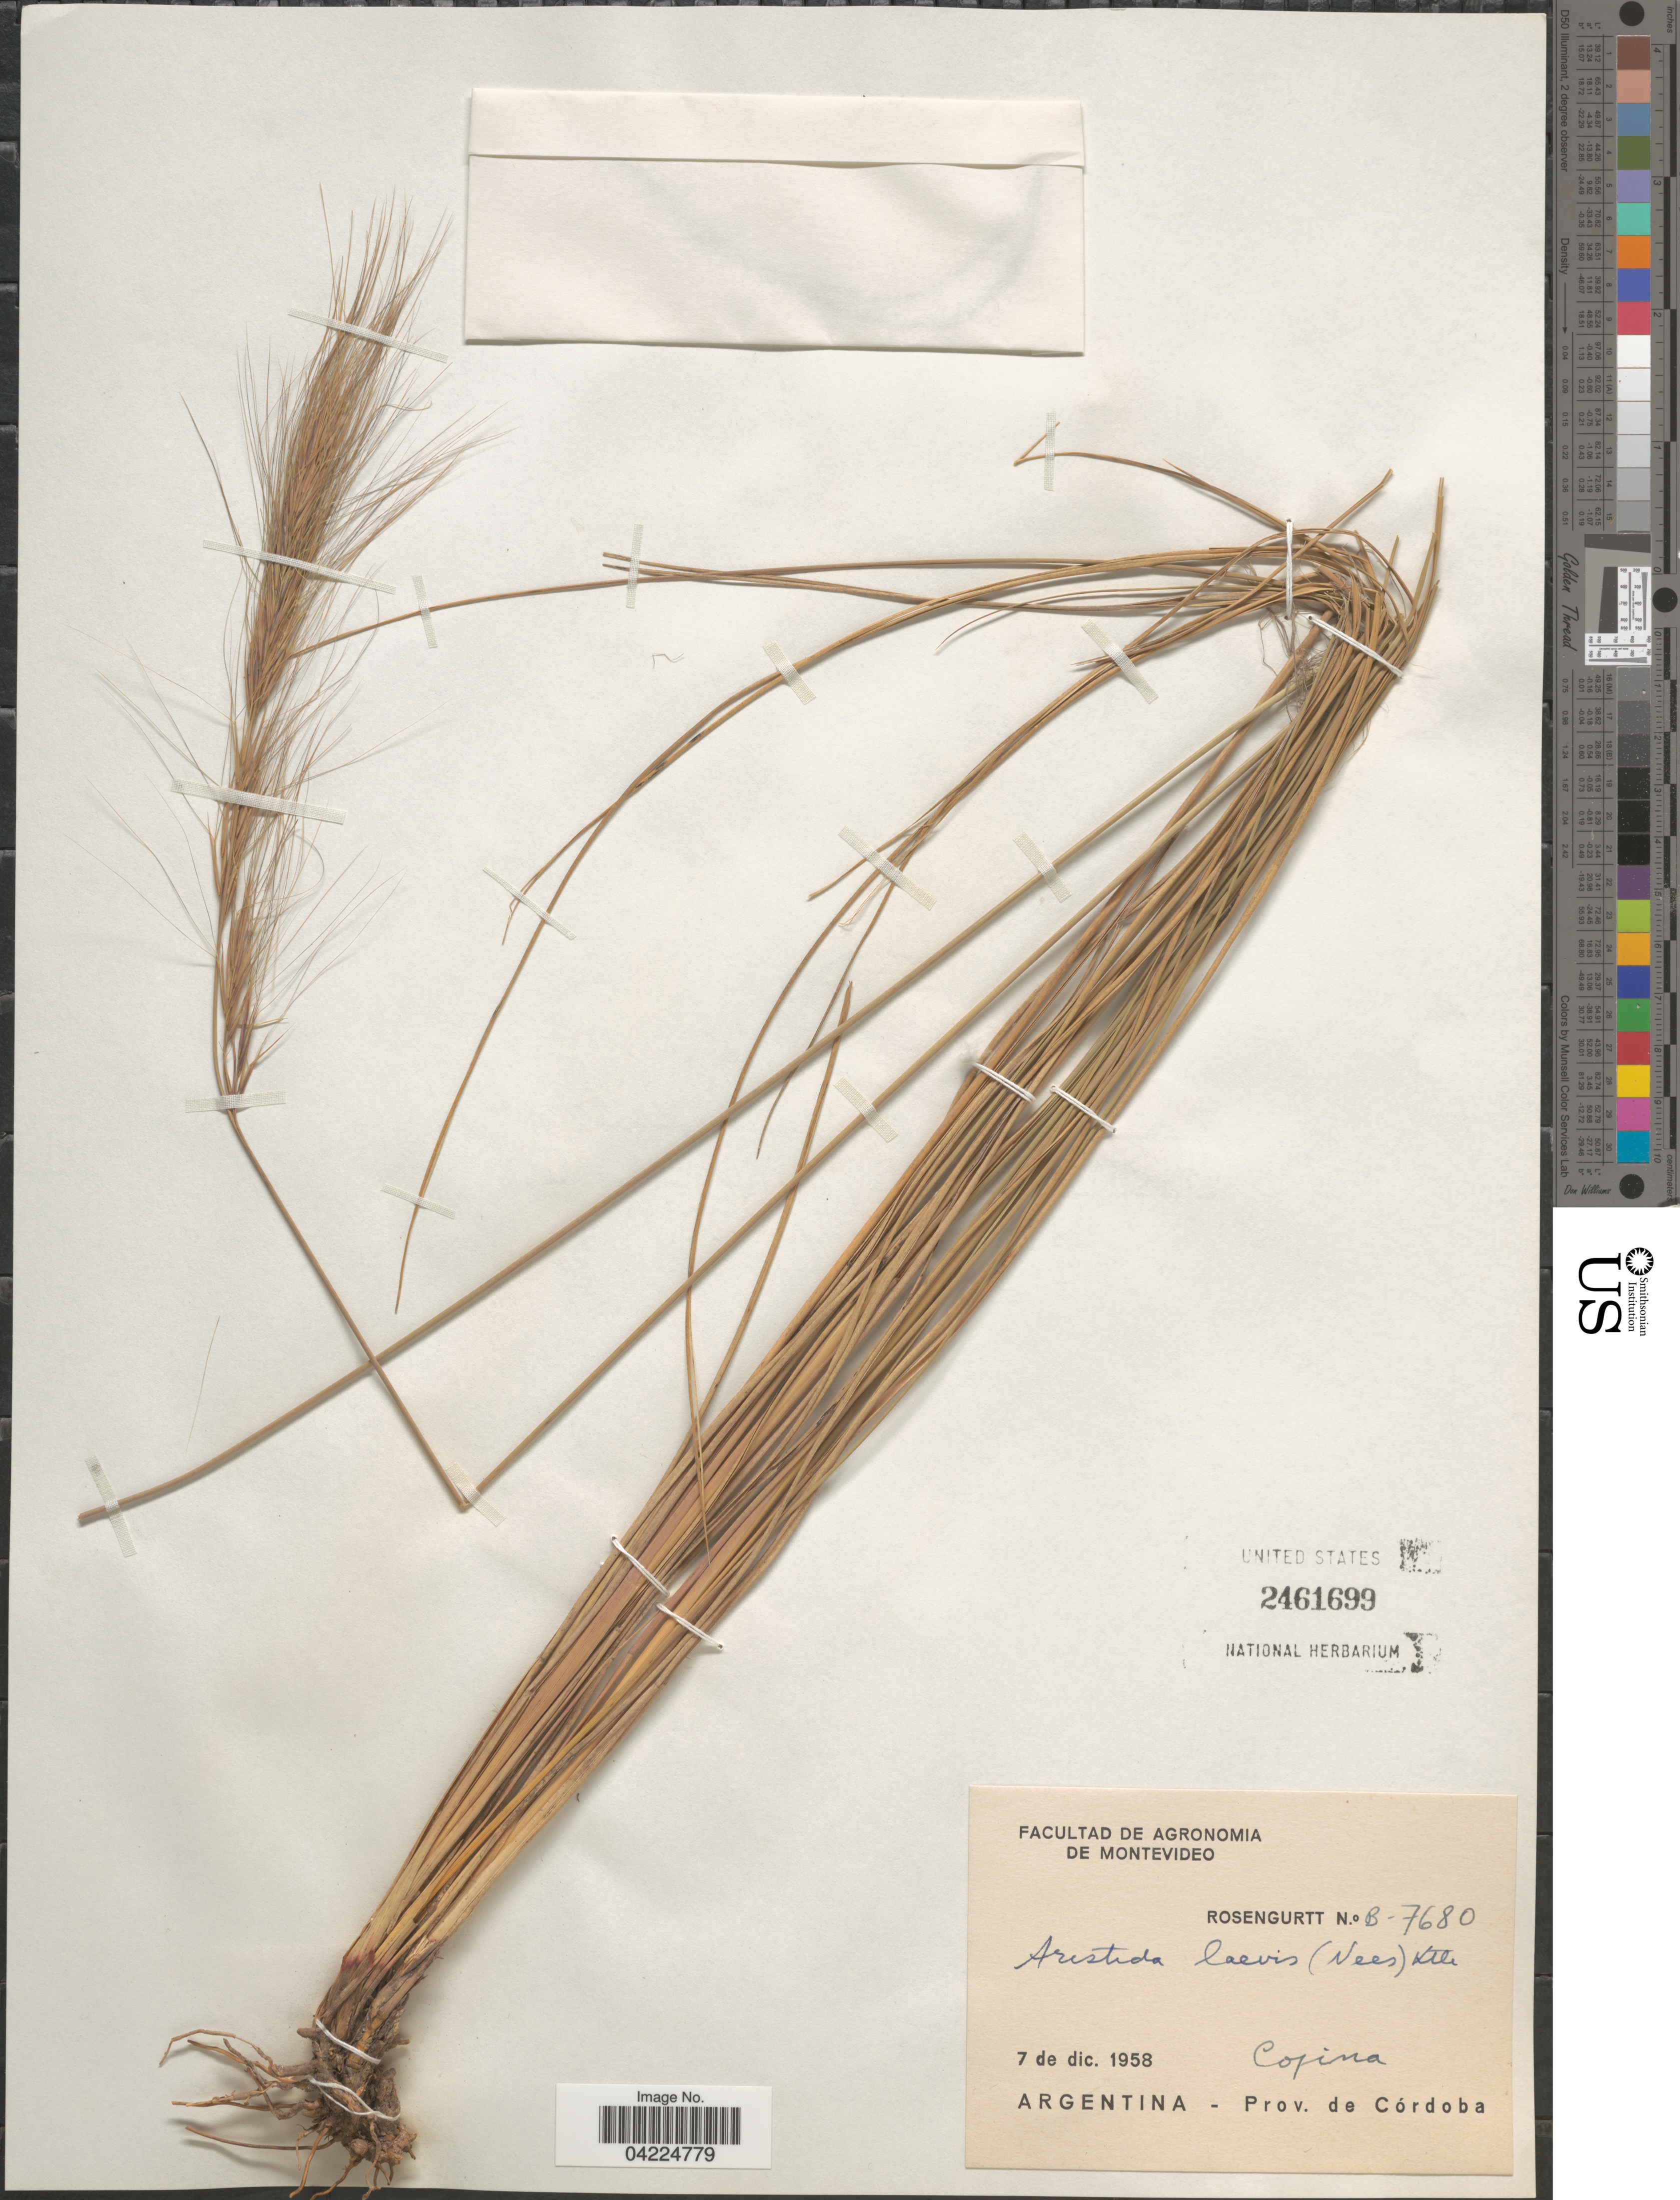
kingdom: Plantae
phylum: Tracheophyta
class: Liliopsida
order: Poales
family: Poaceae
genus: Aristida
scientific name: Aristida laevis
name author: Kunth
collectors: Rosengurtt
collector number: B-7680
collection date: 1958-12-07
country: Argentina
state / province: Cordoba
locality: Cosina.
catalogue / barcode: US 2461699